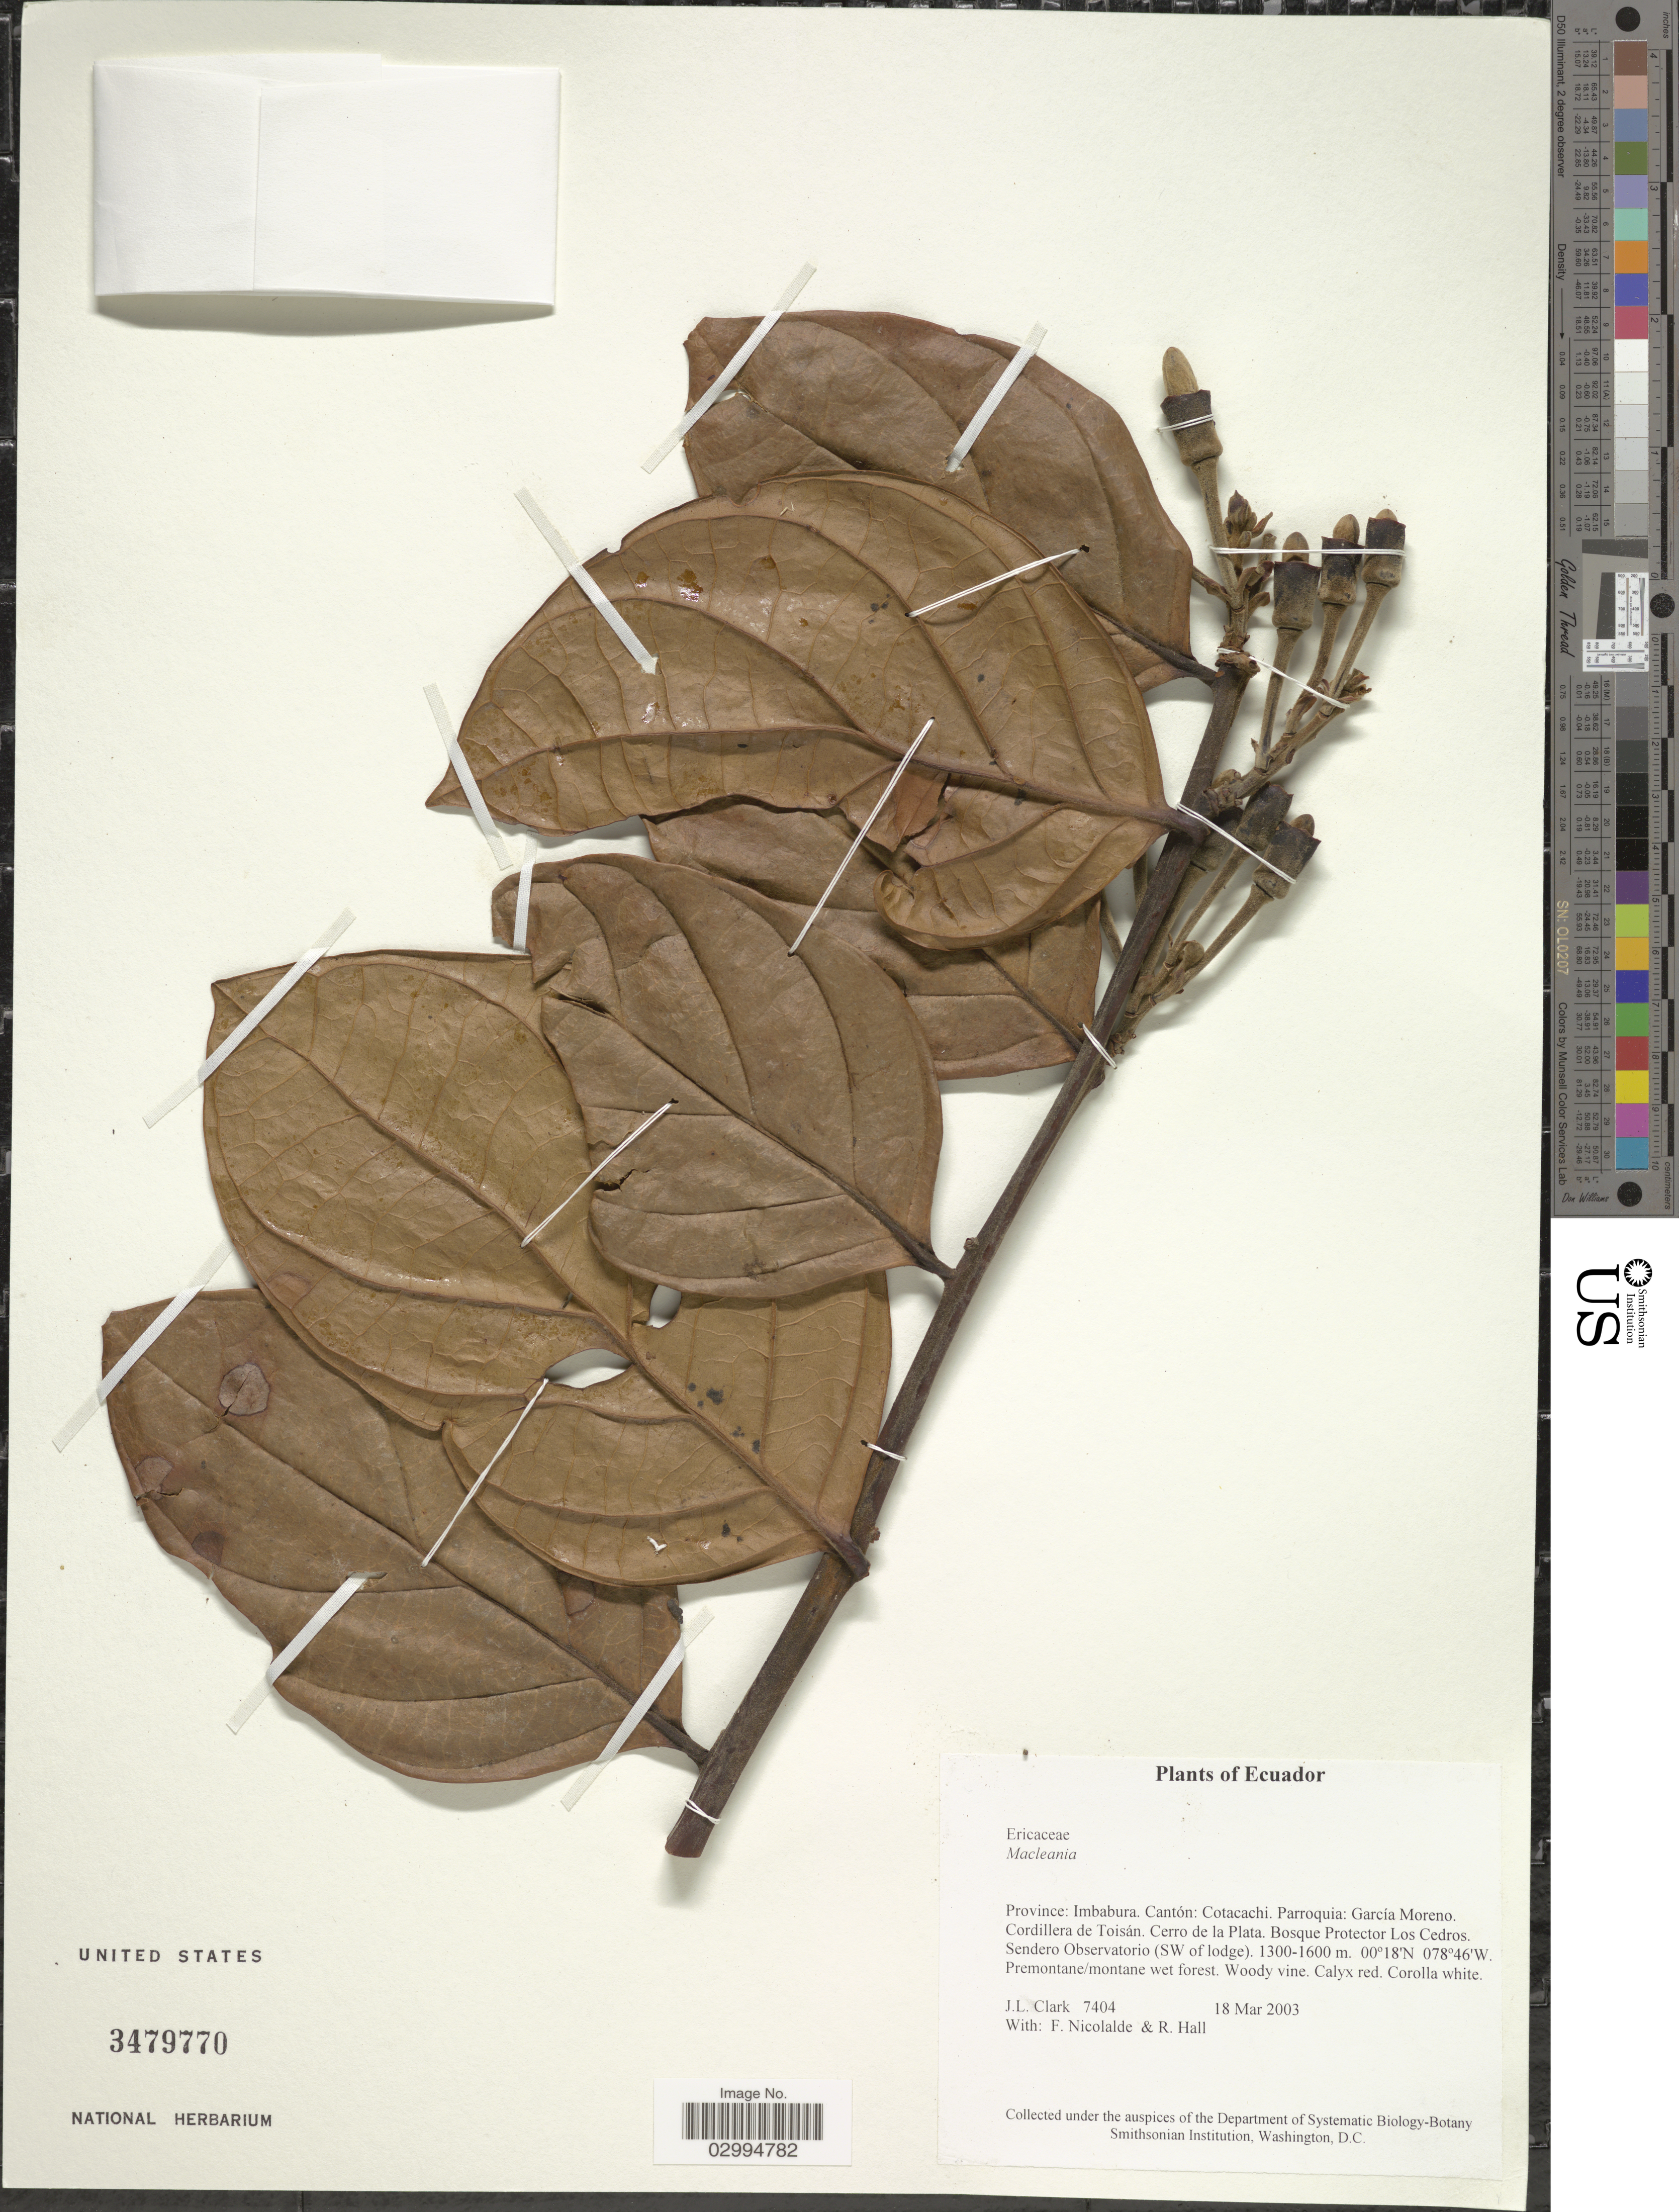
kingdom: Plantae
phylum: Tracheophyta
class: Magnoliopsida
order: Ericales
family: Ericaceae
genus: Macleania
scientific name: Macleania sp.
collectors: J. L. Clark, F. Nicolalde & R. Hall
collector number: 7404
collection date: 2003-03-18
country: Ecuador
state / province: Imbabura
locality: Cantón: Cotacachi. Parroquia: García Moreno. Cordillera de Toisán. Cerro de la Plata. Bosque Protector Los Cedros. Sendero Observatorio (SW of lodge).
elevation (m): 1300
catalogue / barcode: US 3479770